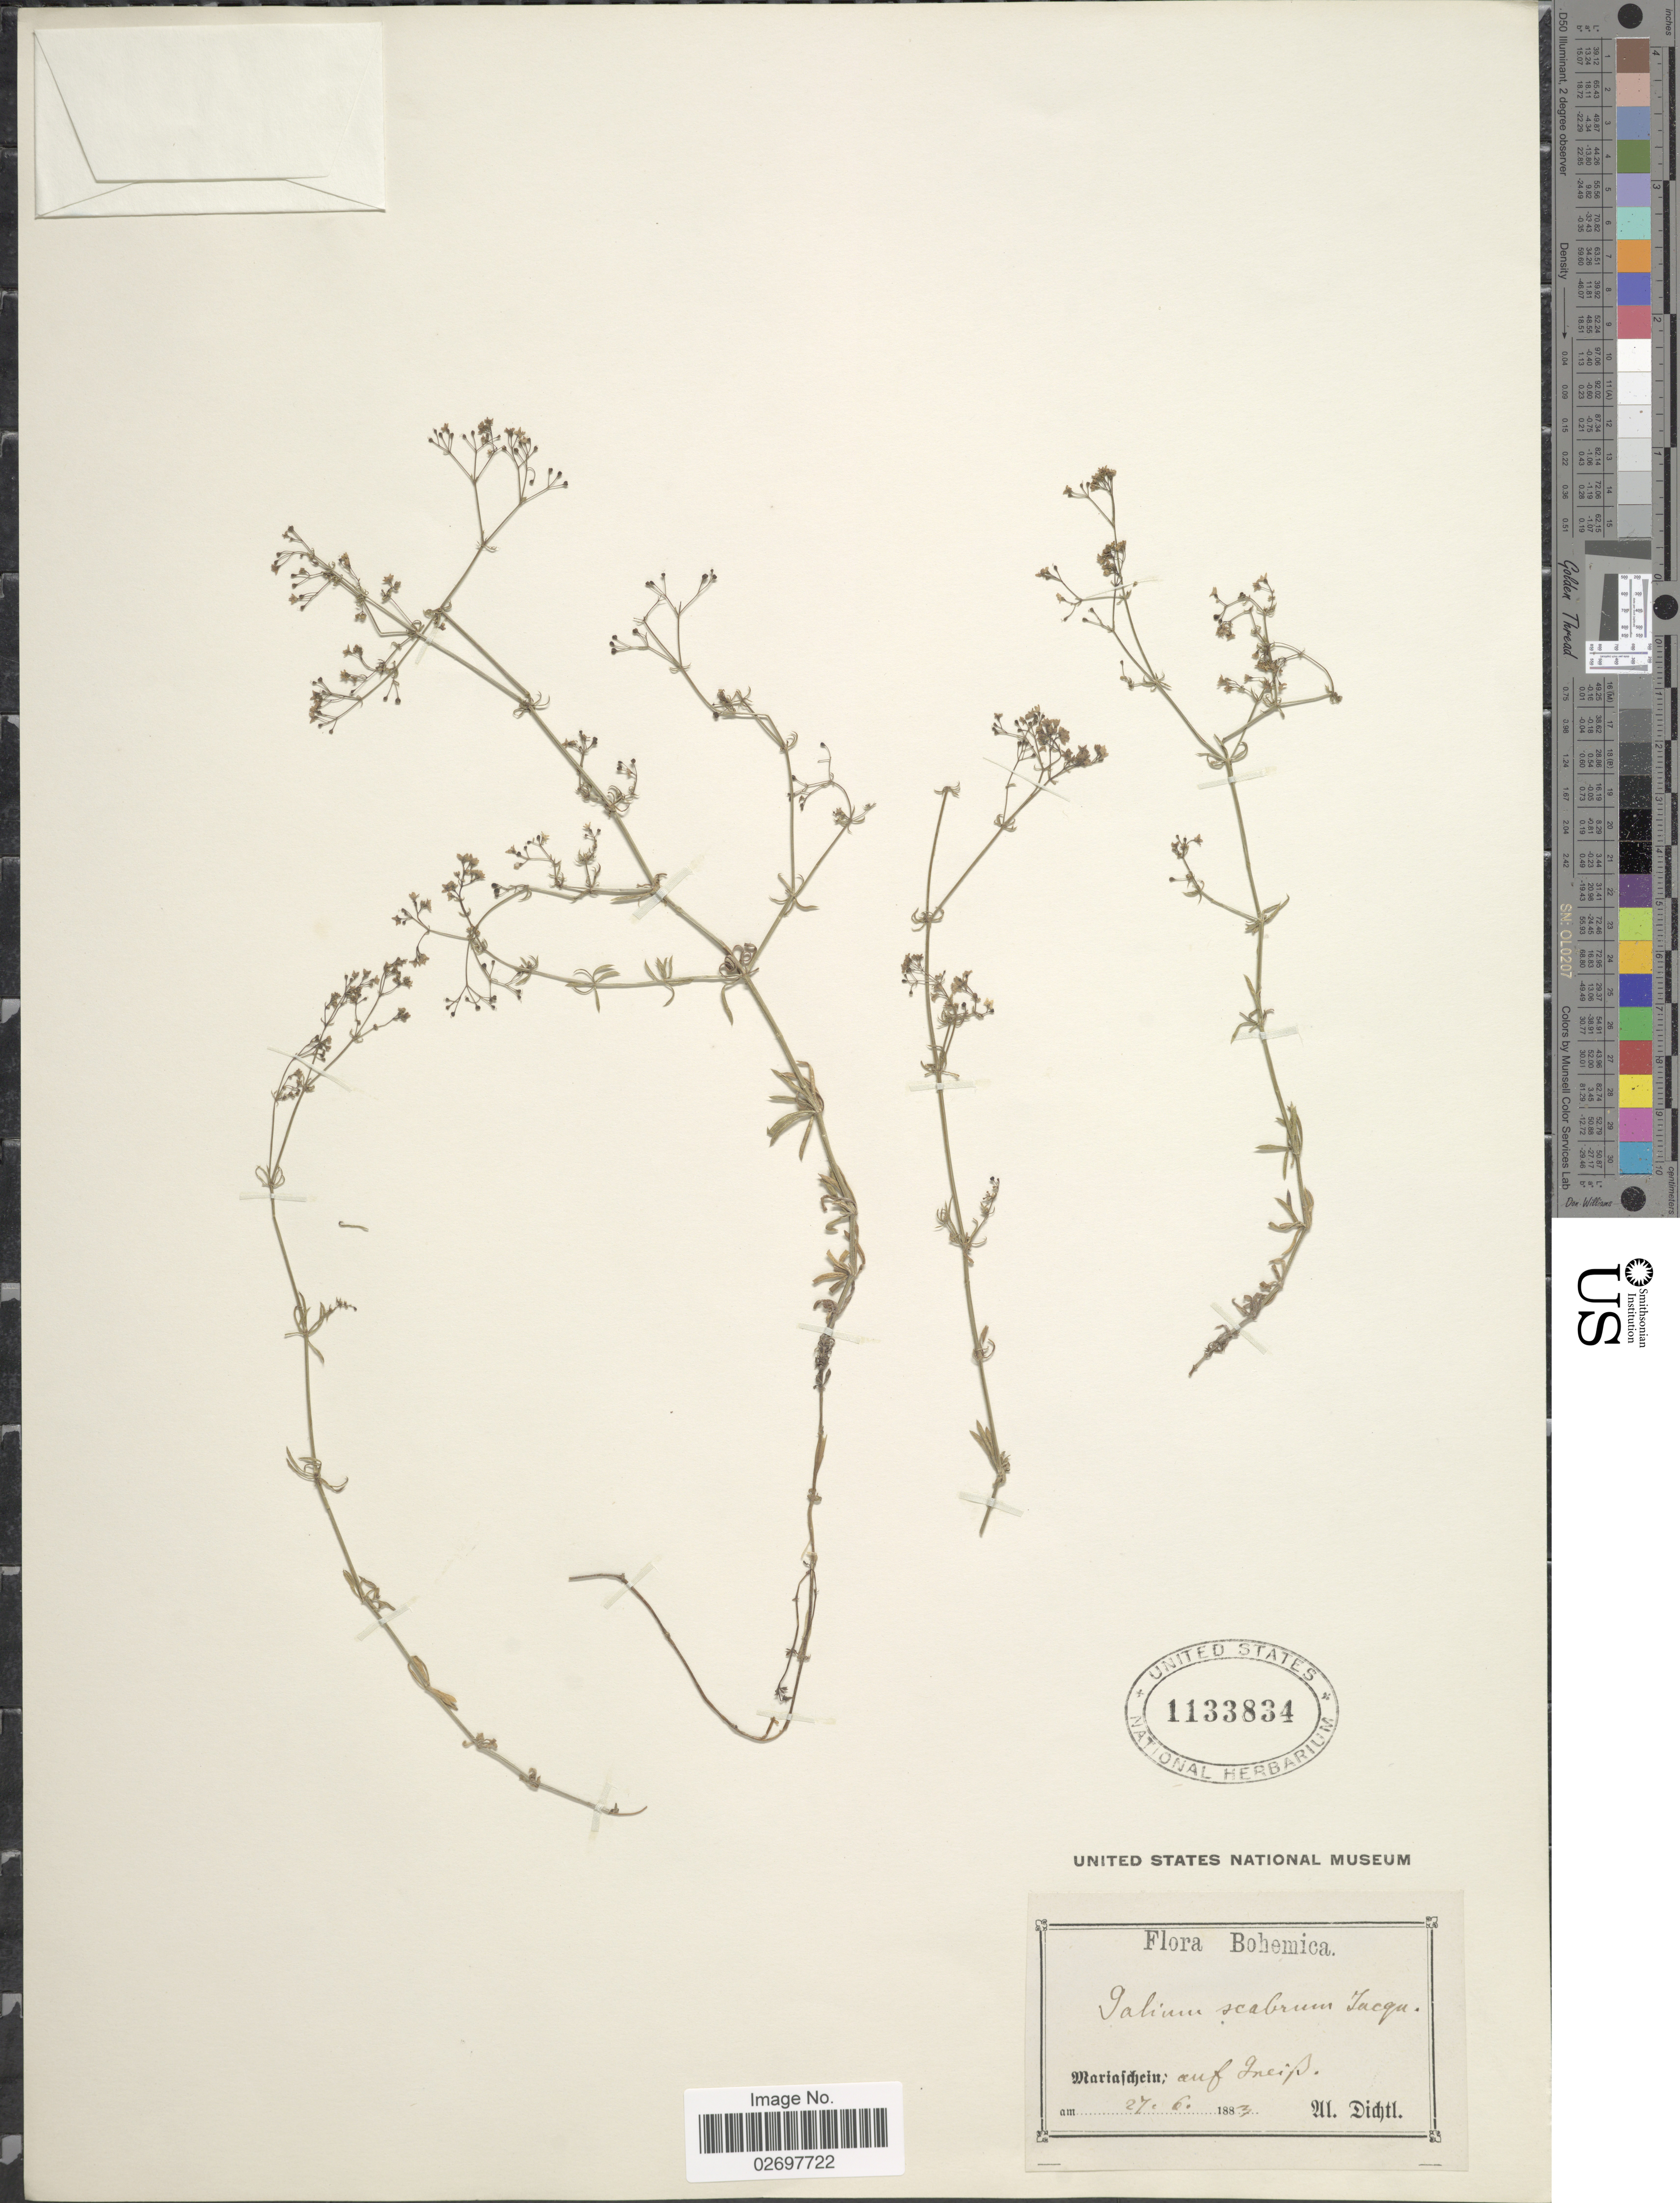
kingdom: Plantae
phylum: Tracheophyta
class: Magnoliopsida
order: Gentianales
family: Rubiaceae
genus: Galium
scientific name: Galium scabrum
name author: L.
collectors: W. Dichtl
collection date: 1883-06-27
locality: Bohemica, Mariaddjein: auf Ineif [interpreted]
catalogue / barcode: US 1133834